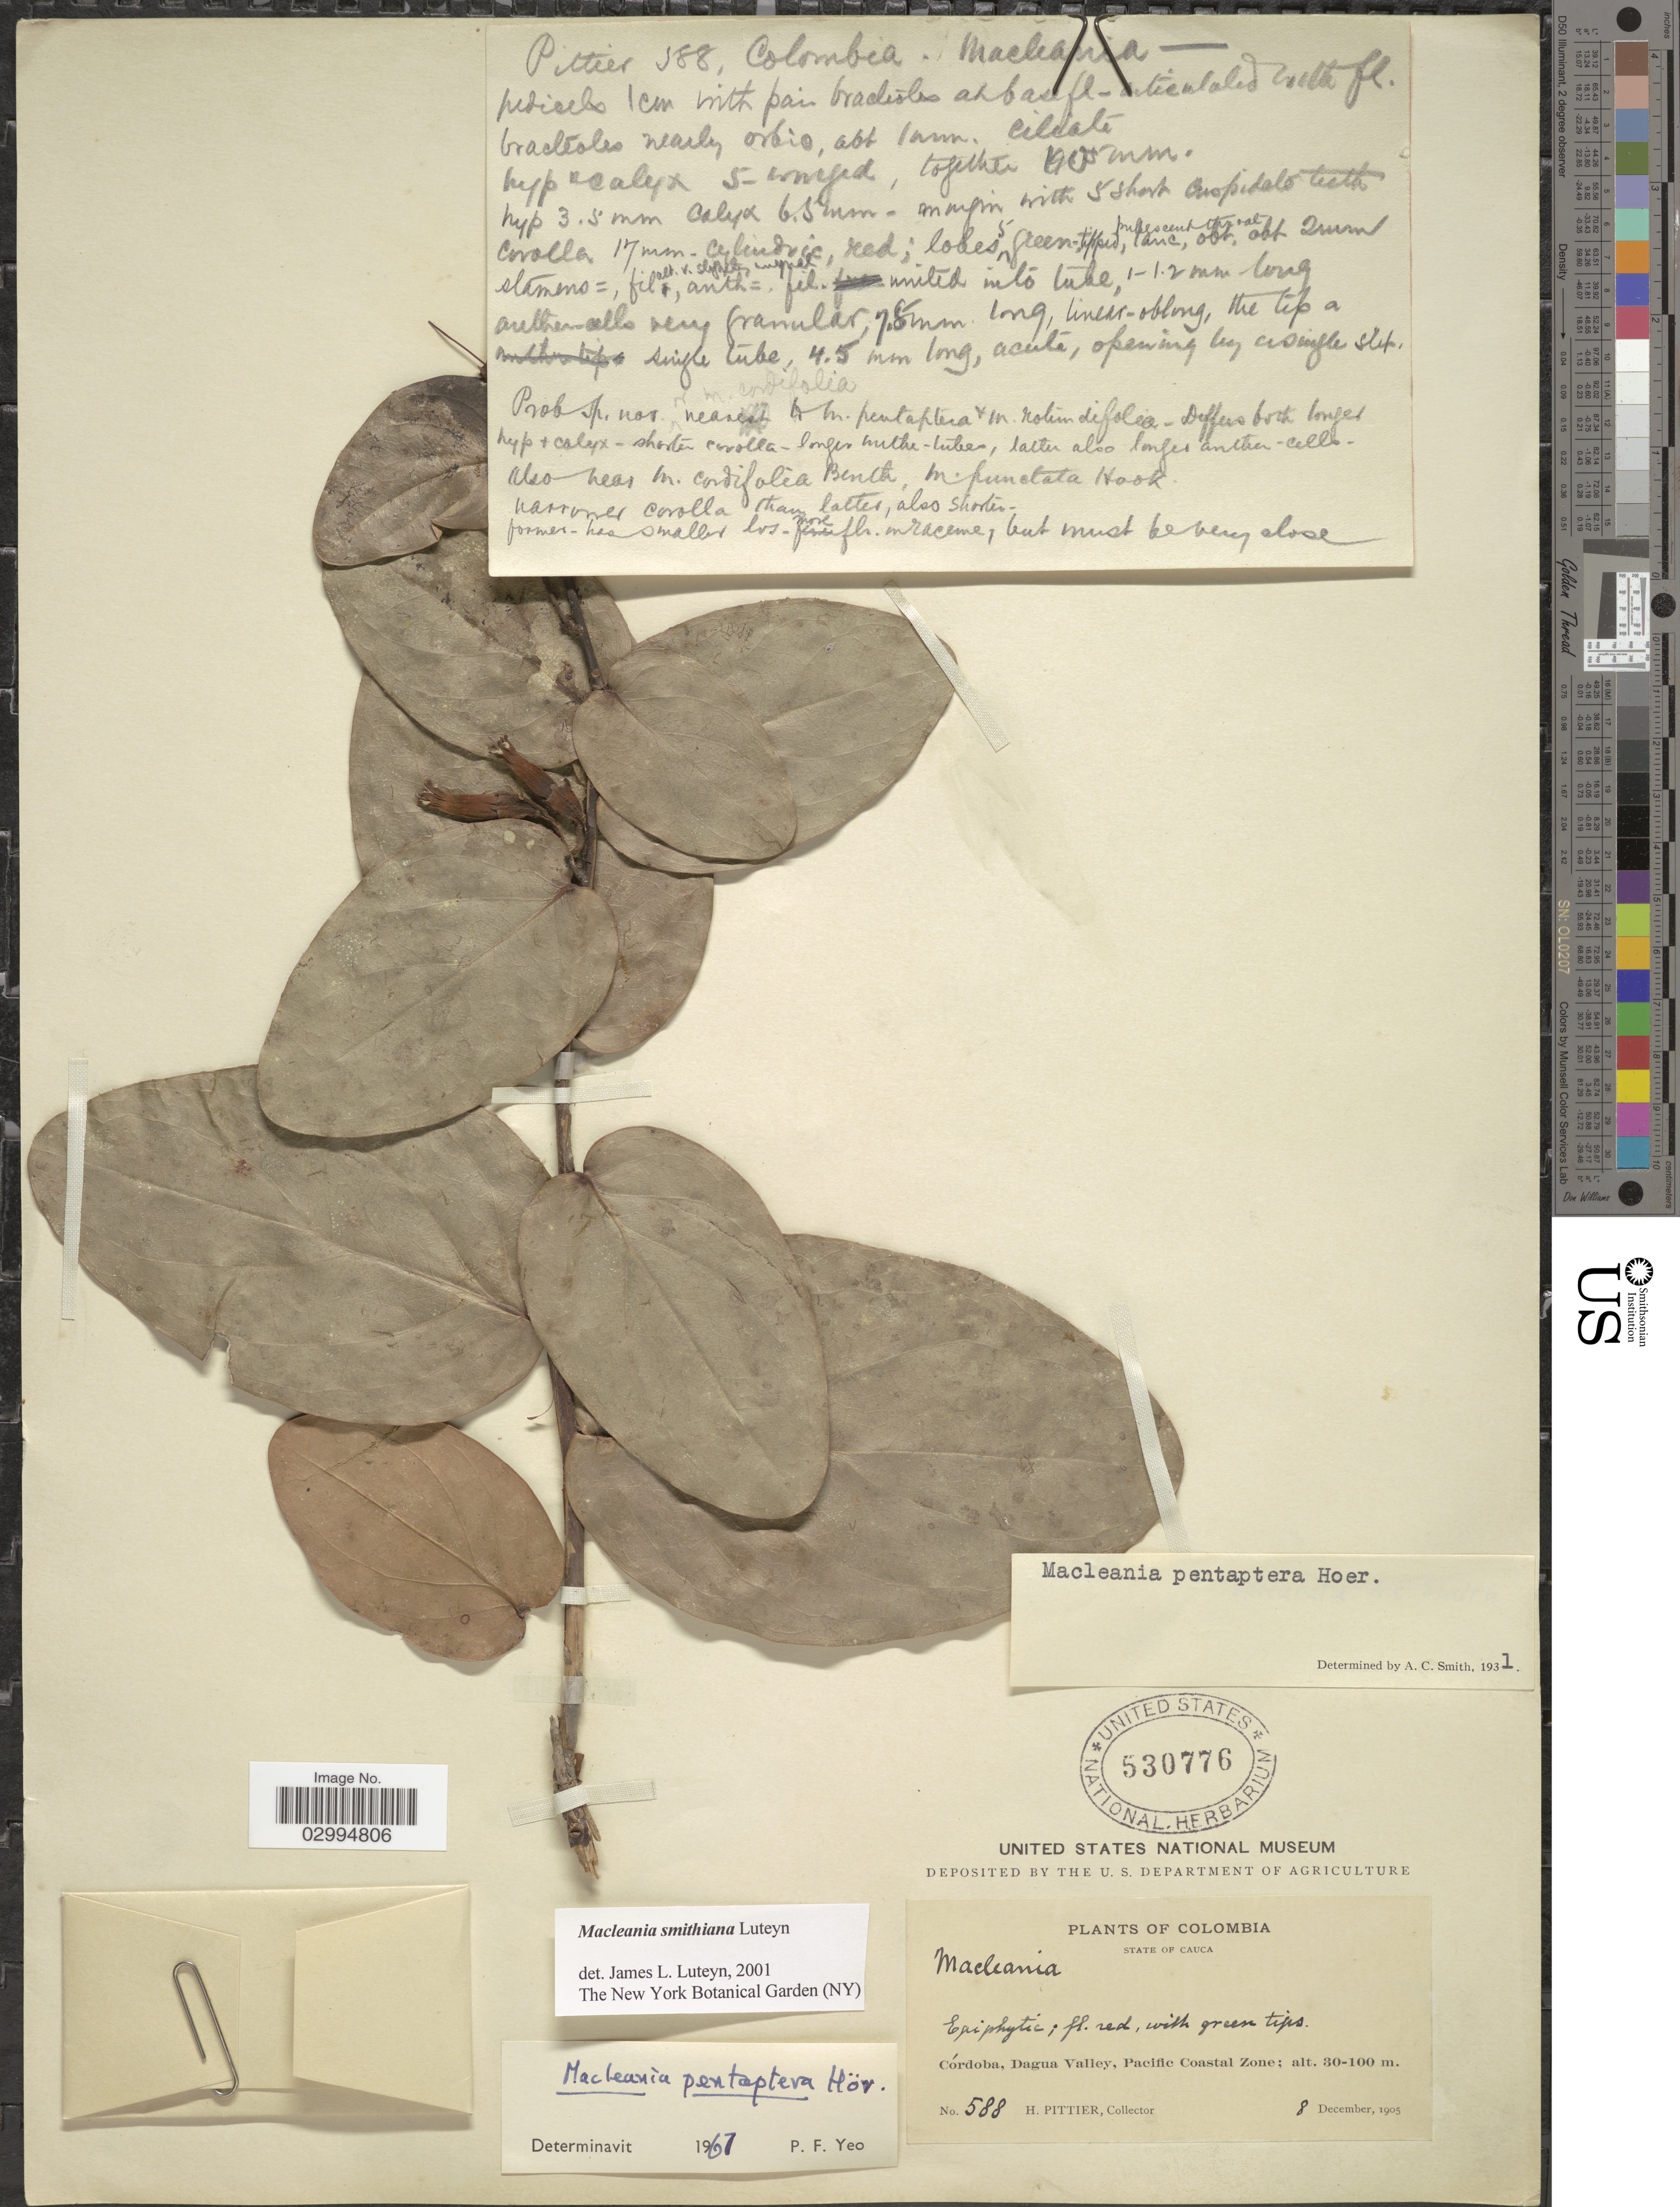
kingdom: Plantae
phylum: Tracheophyta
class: Magnoliopsida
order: Ericales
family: Ericaceae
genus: Macleania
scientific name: Macleania smithiana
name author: Luteyn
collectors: H. F. Pittier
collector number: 588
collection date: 1905-12-08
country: Colombia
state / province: Cauca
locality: Córdoba, Dagua Valley, Pacific Coastal Zone.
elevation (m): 30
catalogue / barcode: US 530776